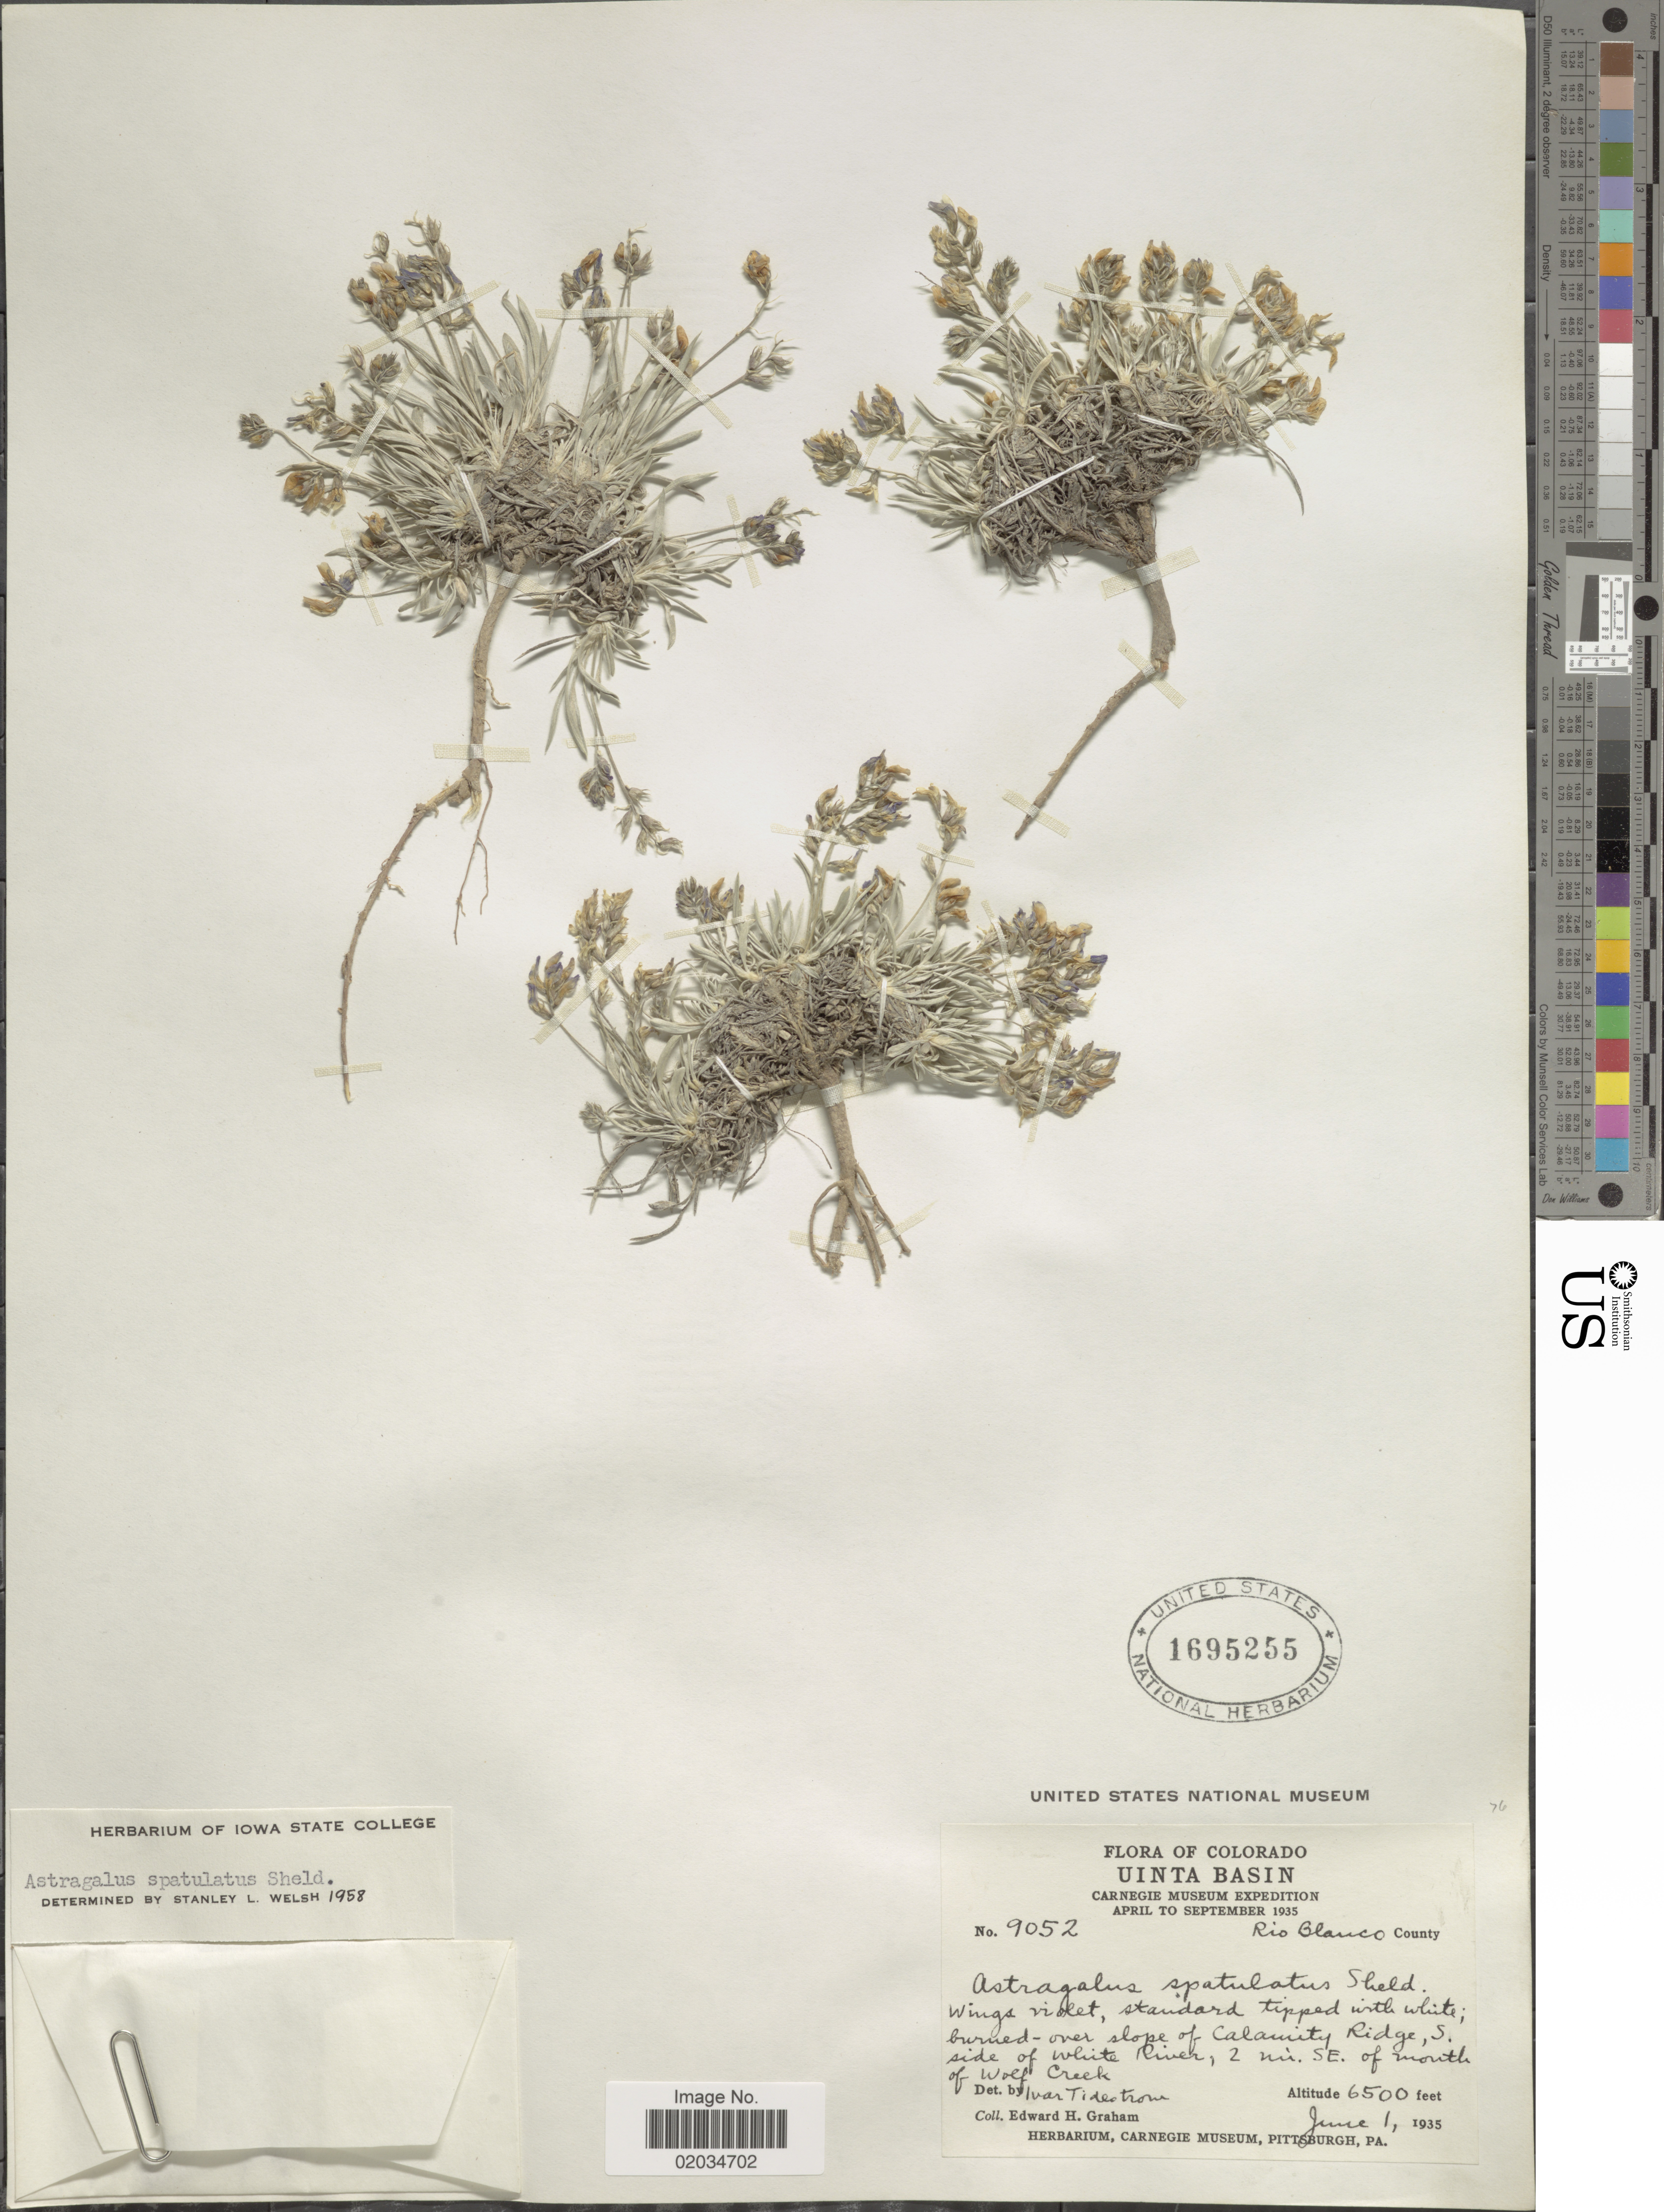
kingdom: Plantae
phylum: Tracheophyta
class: Magnoliopsida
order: Fabales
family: Fabaceae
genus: Astragalus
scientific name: Astragalus sparsiflorus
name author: A. Gray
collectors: E. H. Graham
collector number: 9052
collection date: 1935-06-01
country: United States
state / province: Colorado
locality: Uinta Basin. Rio Blanco County. Calamity Ridge, S. side of White River, 2 mi. SE. of mouth of Wolf Creek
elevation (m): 1981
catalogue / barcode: US 1695255